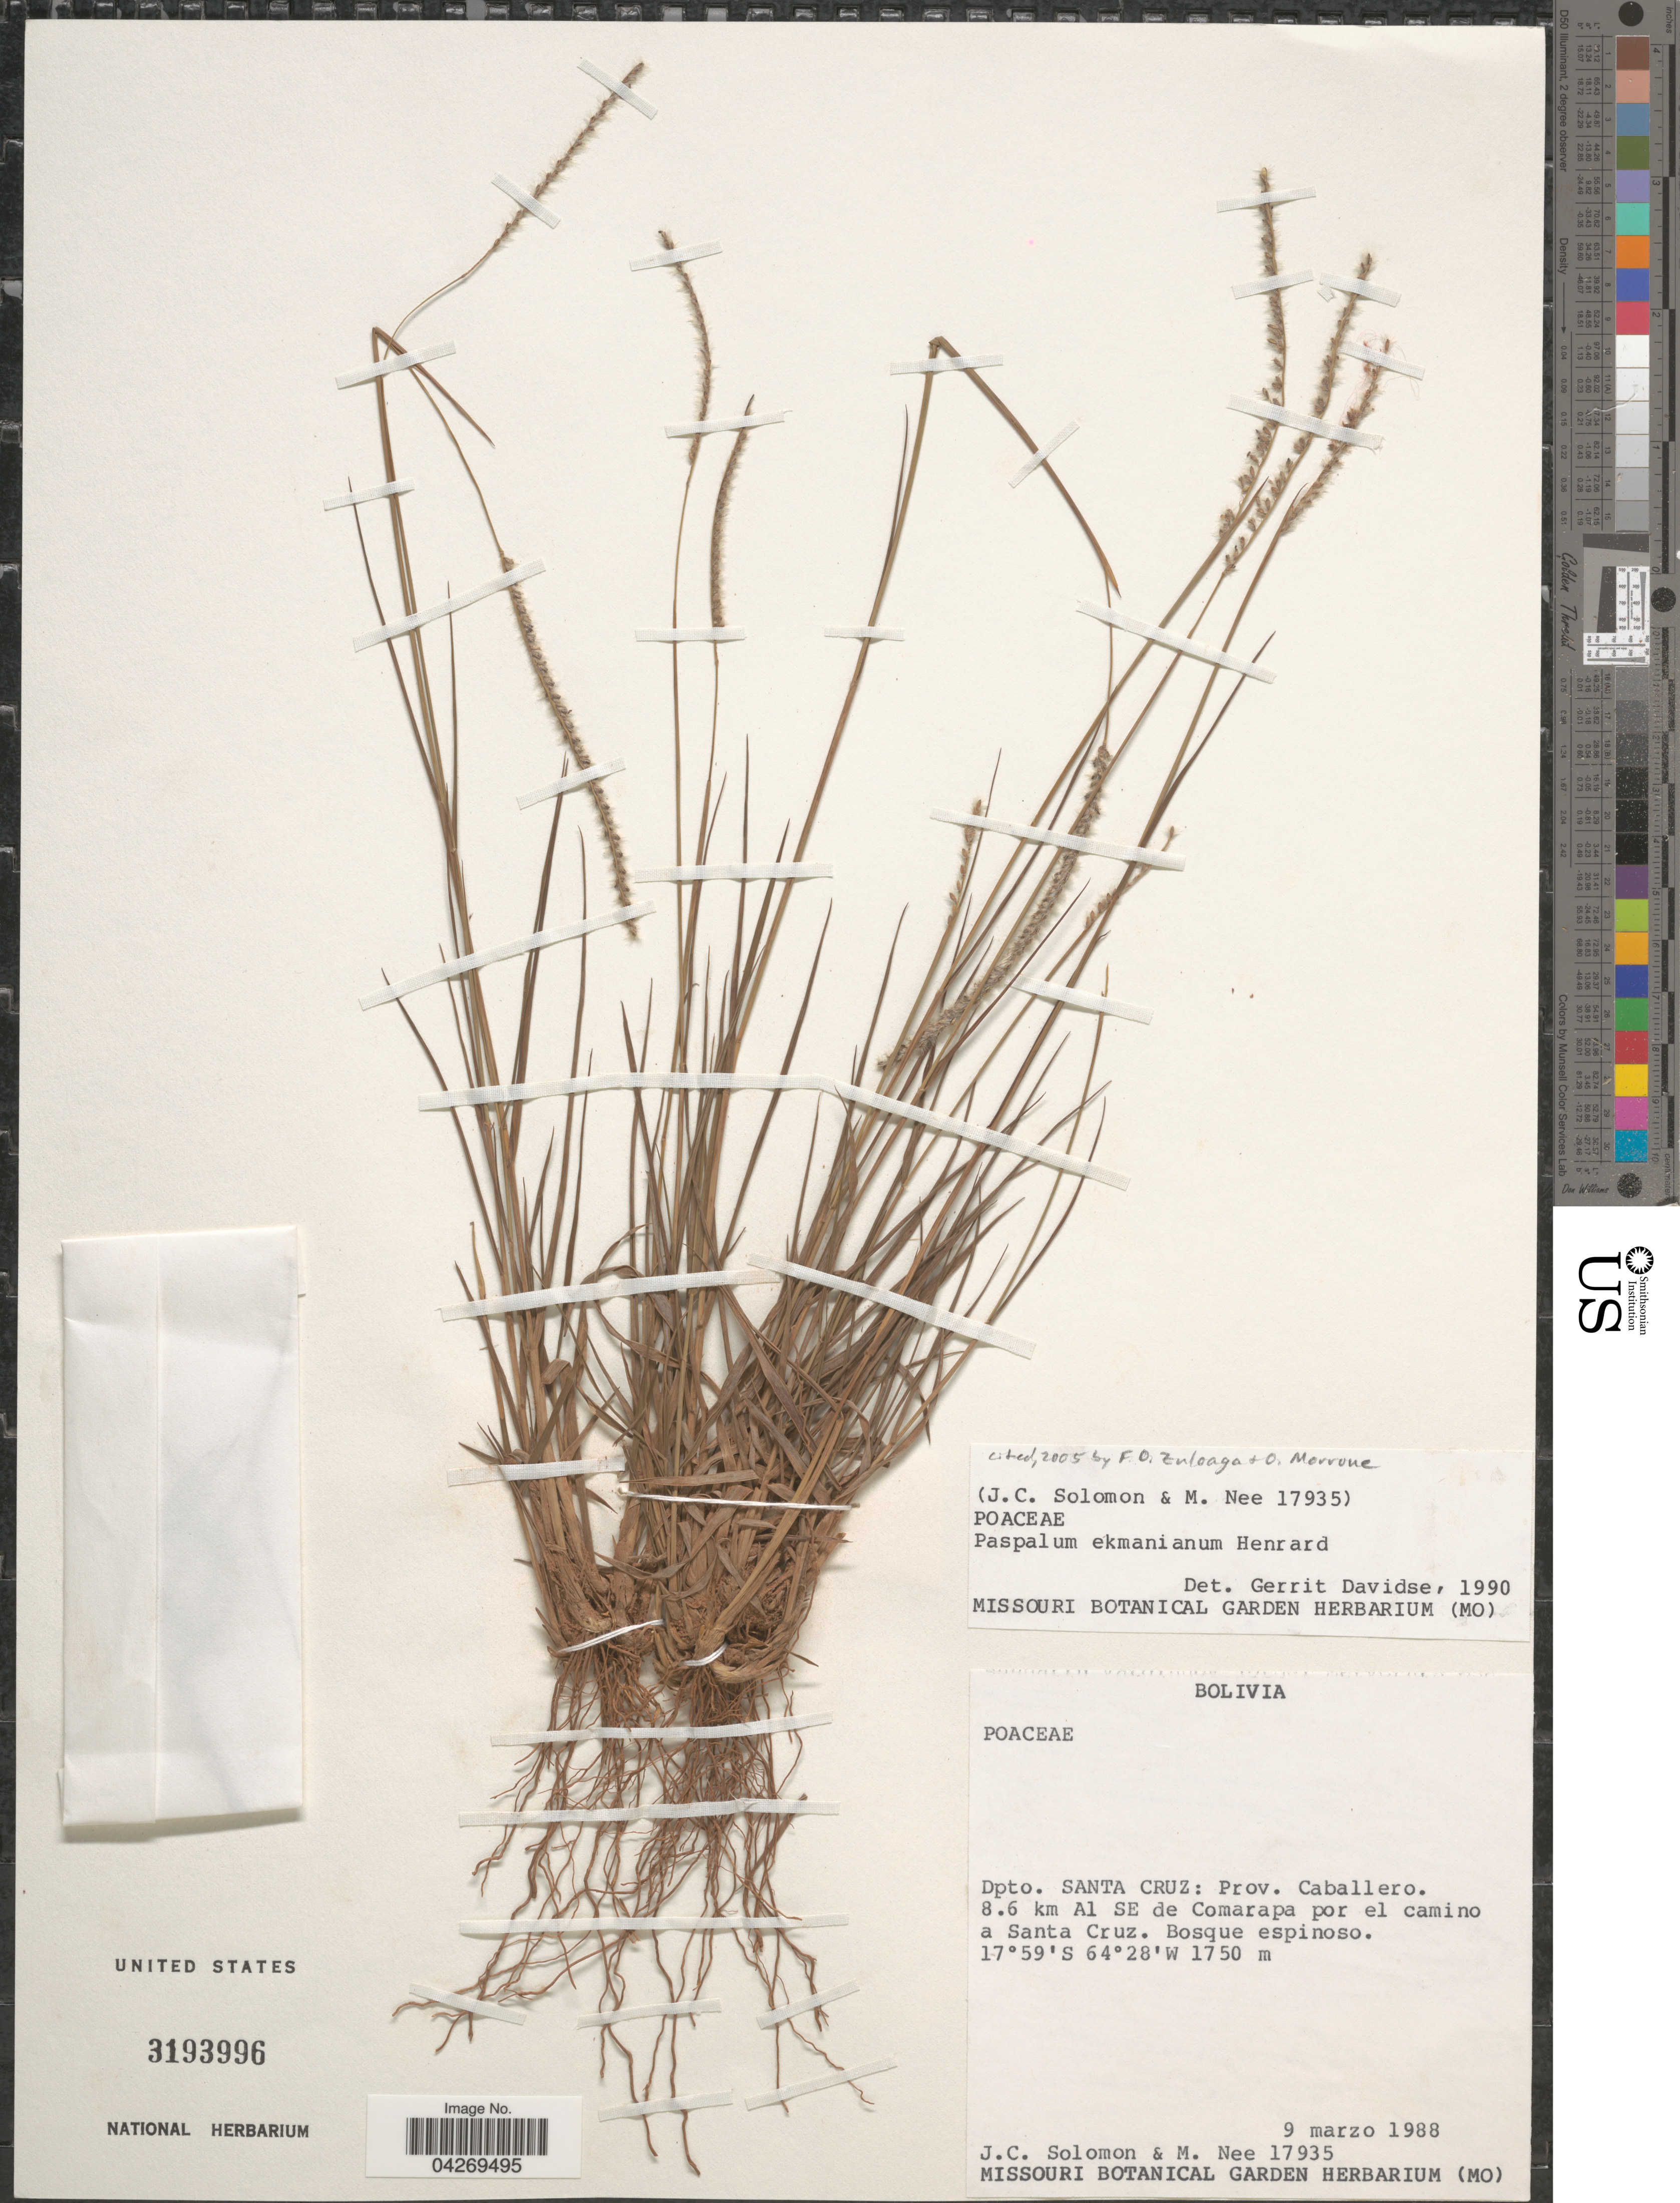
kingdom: Plantae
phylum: Tracheophyta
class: Liliopsida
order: Poales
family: Poaceae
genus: Paspalum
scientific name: Paspalum ekmanianum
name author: Henr.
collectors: J. C. Solomon & M. Nee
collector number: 17935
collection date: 1988-03-09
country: Bolivia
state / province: Santa Cruz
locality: Dpto. Santa Cruz: Prov. Caballero. 8.6 km Al SE de Comarapa por el camino a Santa Cruz.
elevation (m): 1750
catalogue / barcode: US 3193996